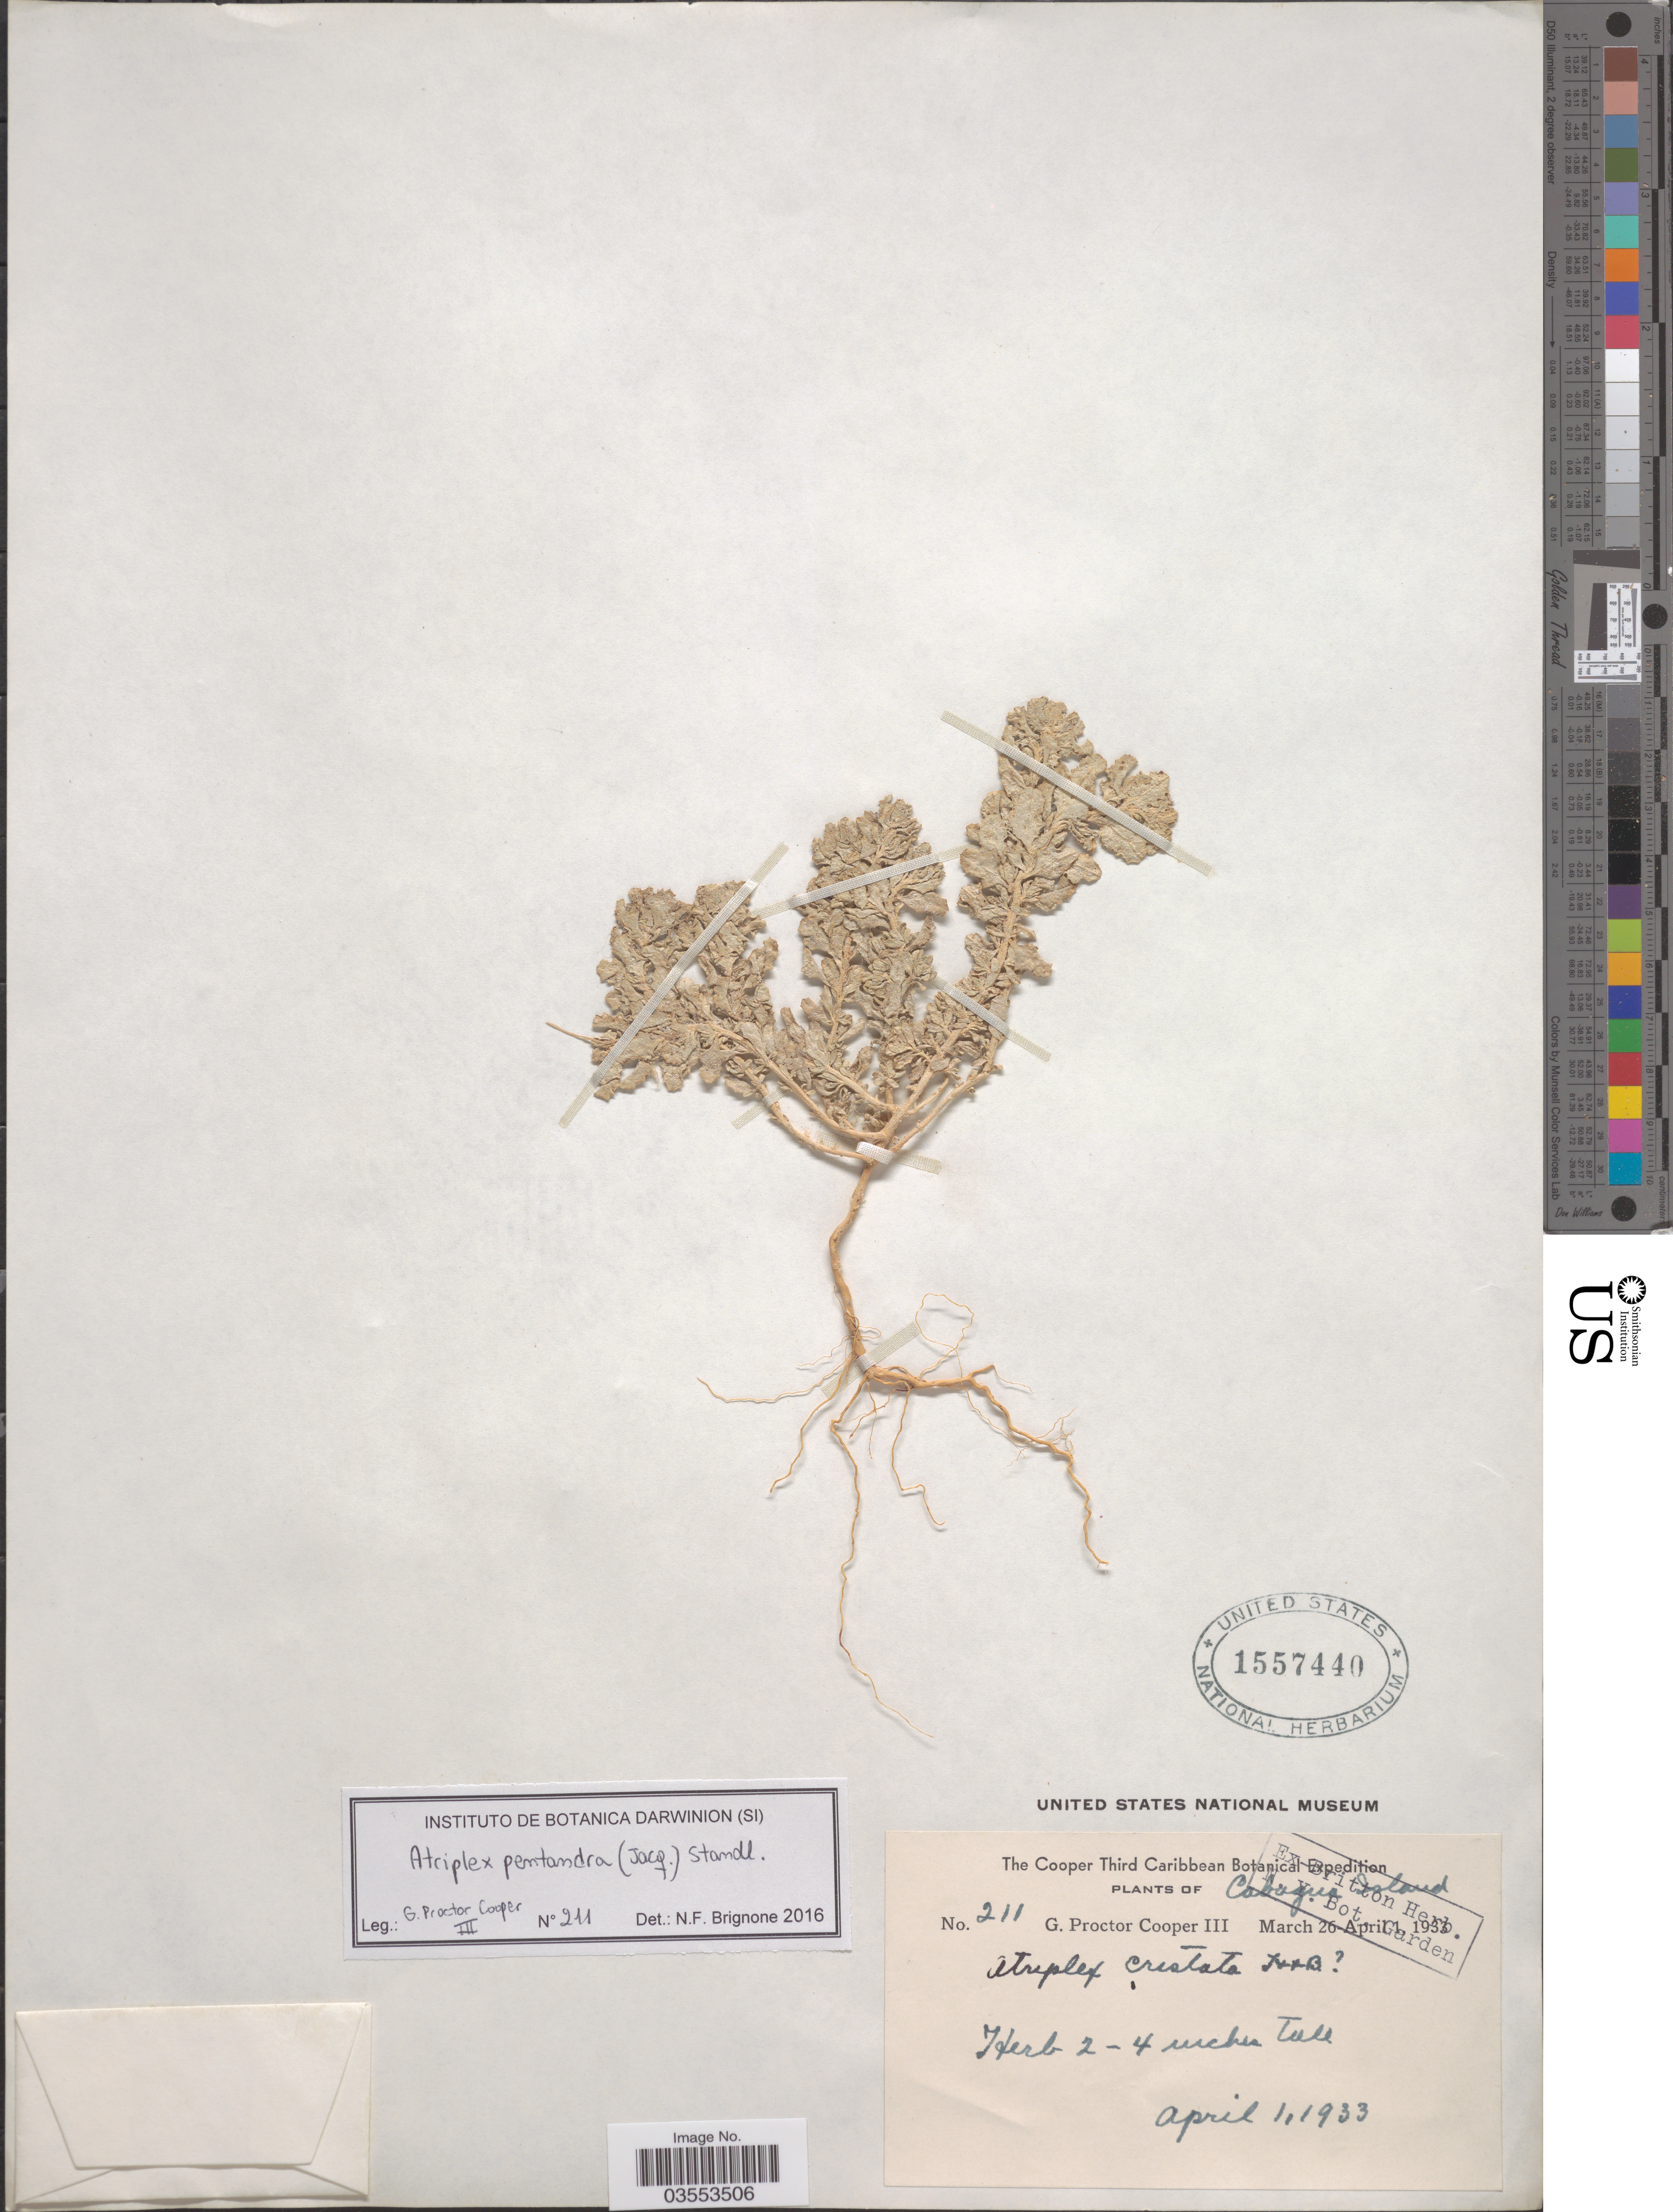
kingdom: Plantae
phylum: Tracheophyta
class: Magnoliopsida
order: Caryophyllales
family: Amaranthaceae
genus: Atriplex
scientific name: Atriplex pentandra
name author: (Jacq.) Standl.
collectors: G. Cooper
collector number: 211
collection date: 1933-04-01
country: Venezuela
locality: Cabagua Island.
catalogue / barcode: US 1557440